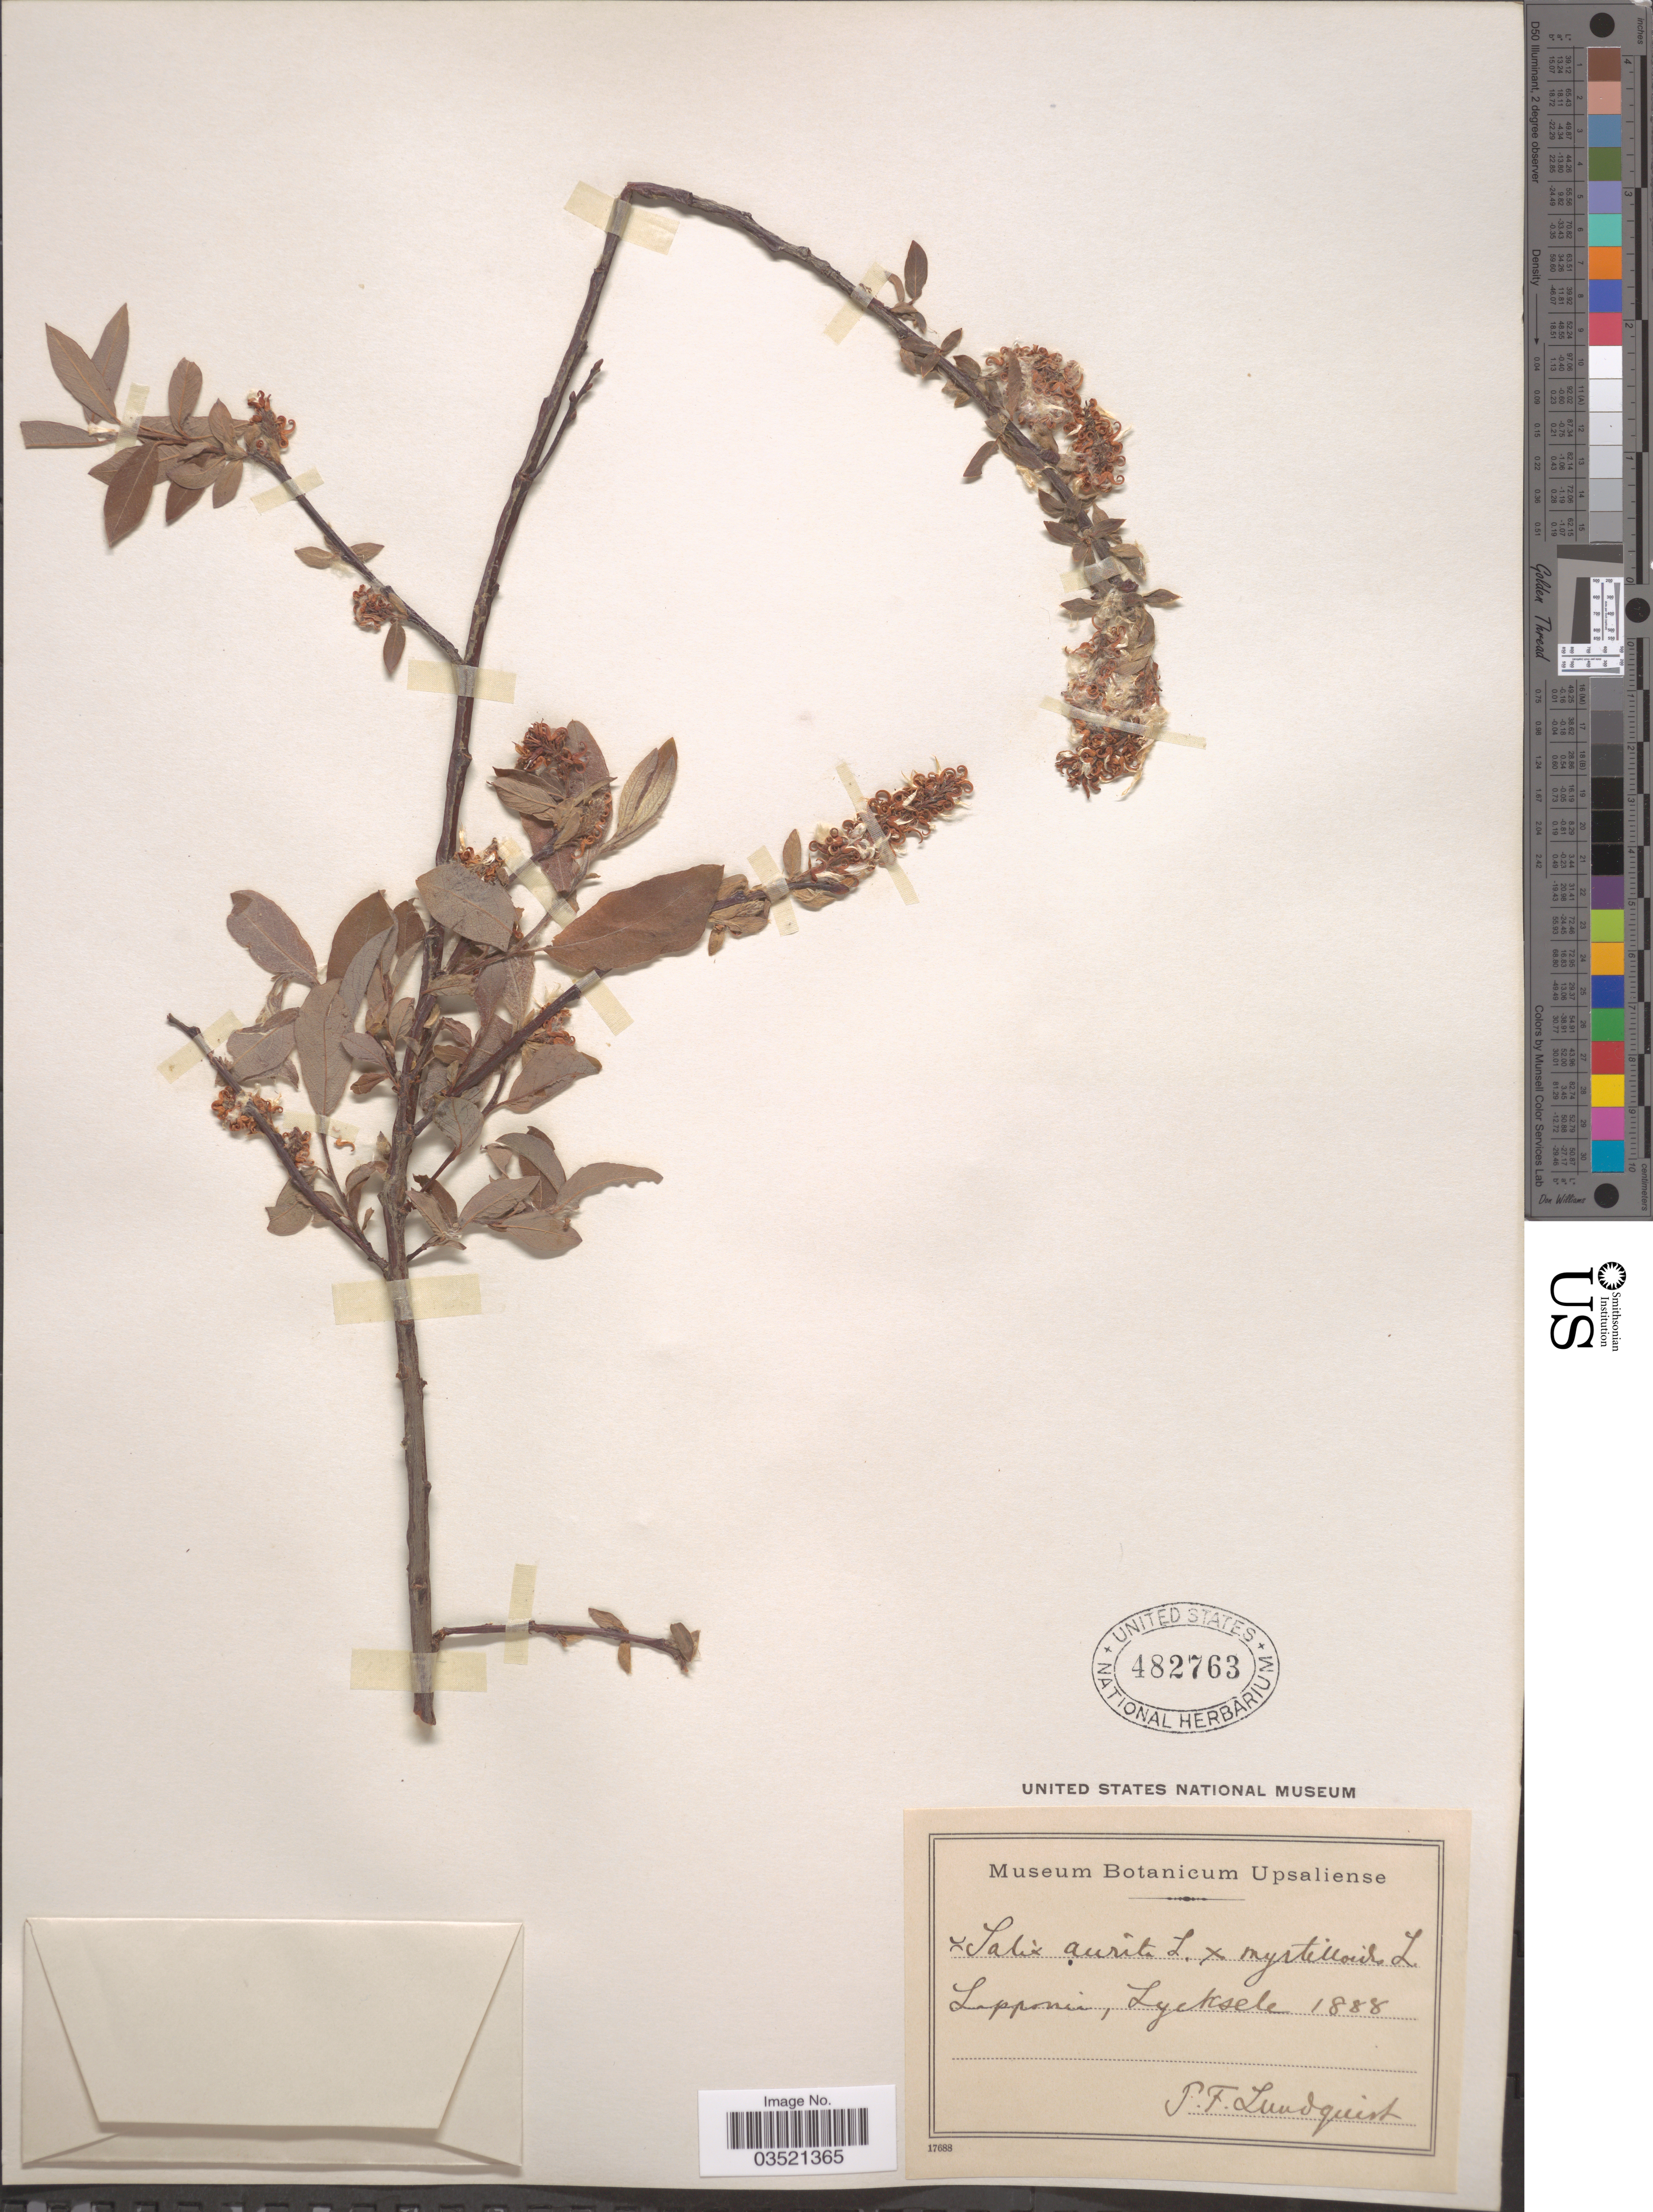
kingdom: Plantae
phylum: Tracheophyta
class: Magnoliopsida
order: Malpighiales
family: Salicaceae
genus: Salix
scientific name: Salix aurita x S. herbacea f. acutifolia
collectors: P. Lundquist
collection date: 1888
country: Sweden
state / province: Västerbotten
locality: Lapponia, Lycksele.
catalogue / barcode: US 482763